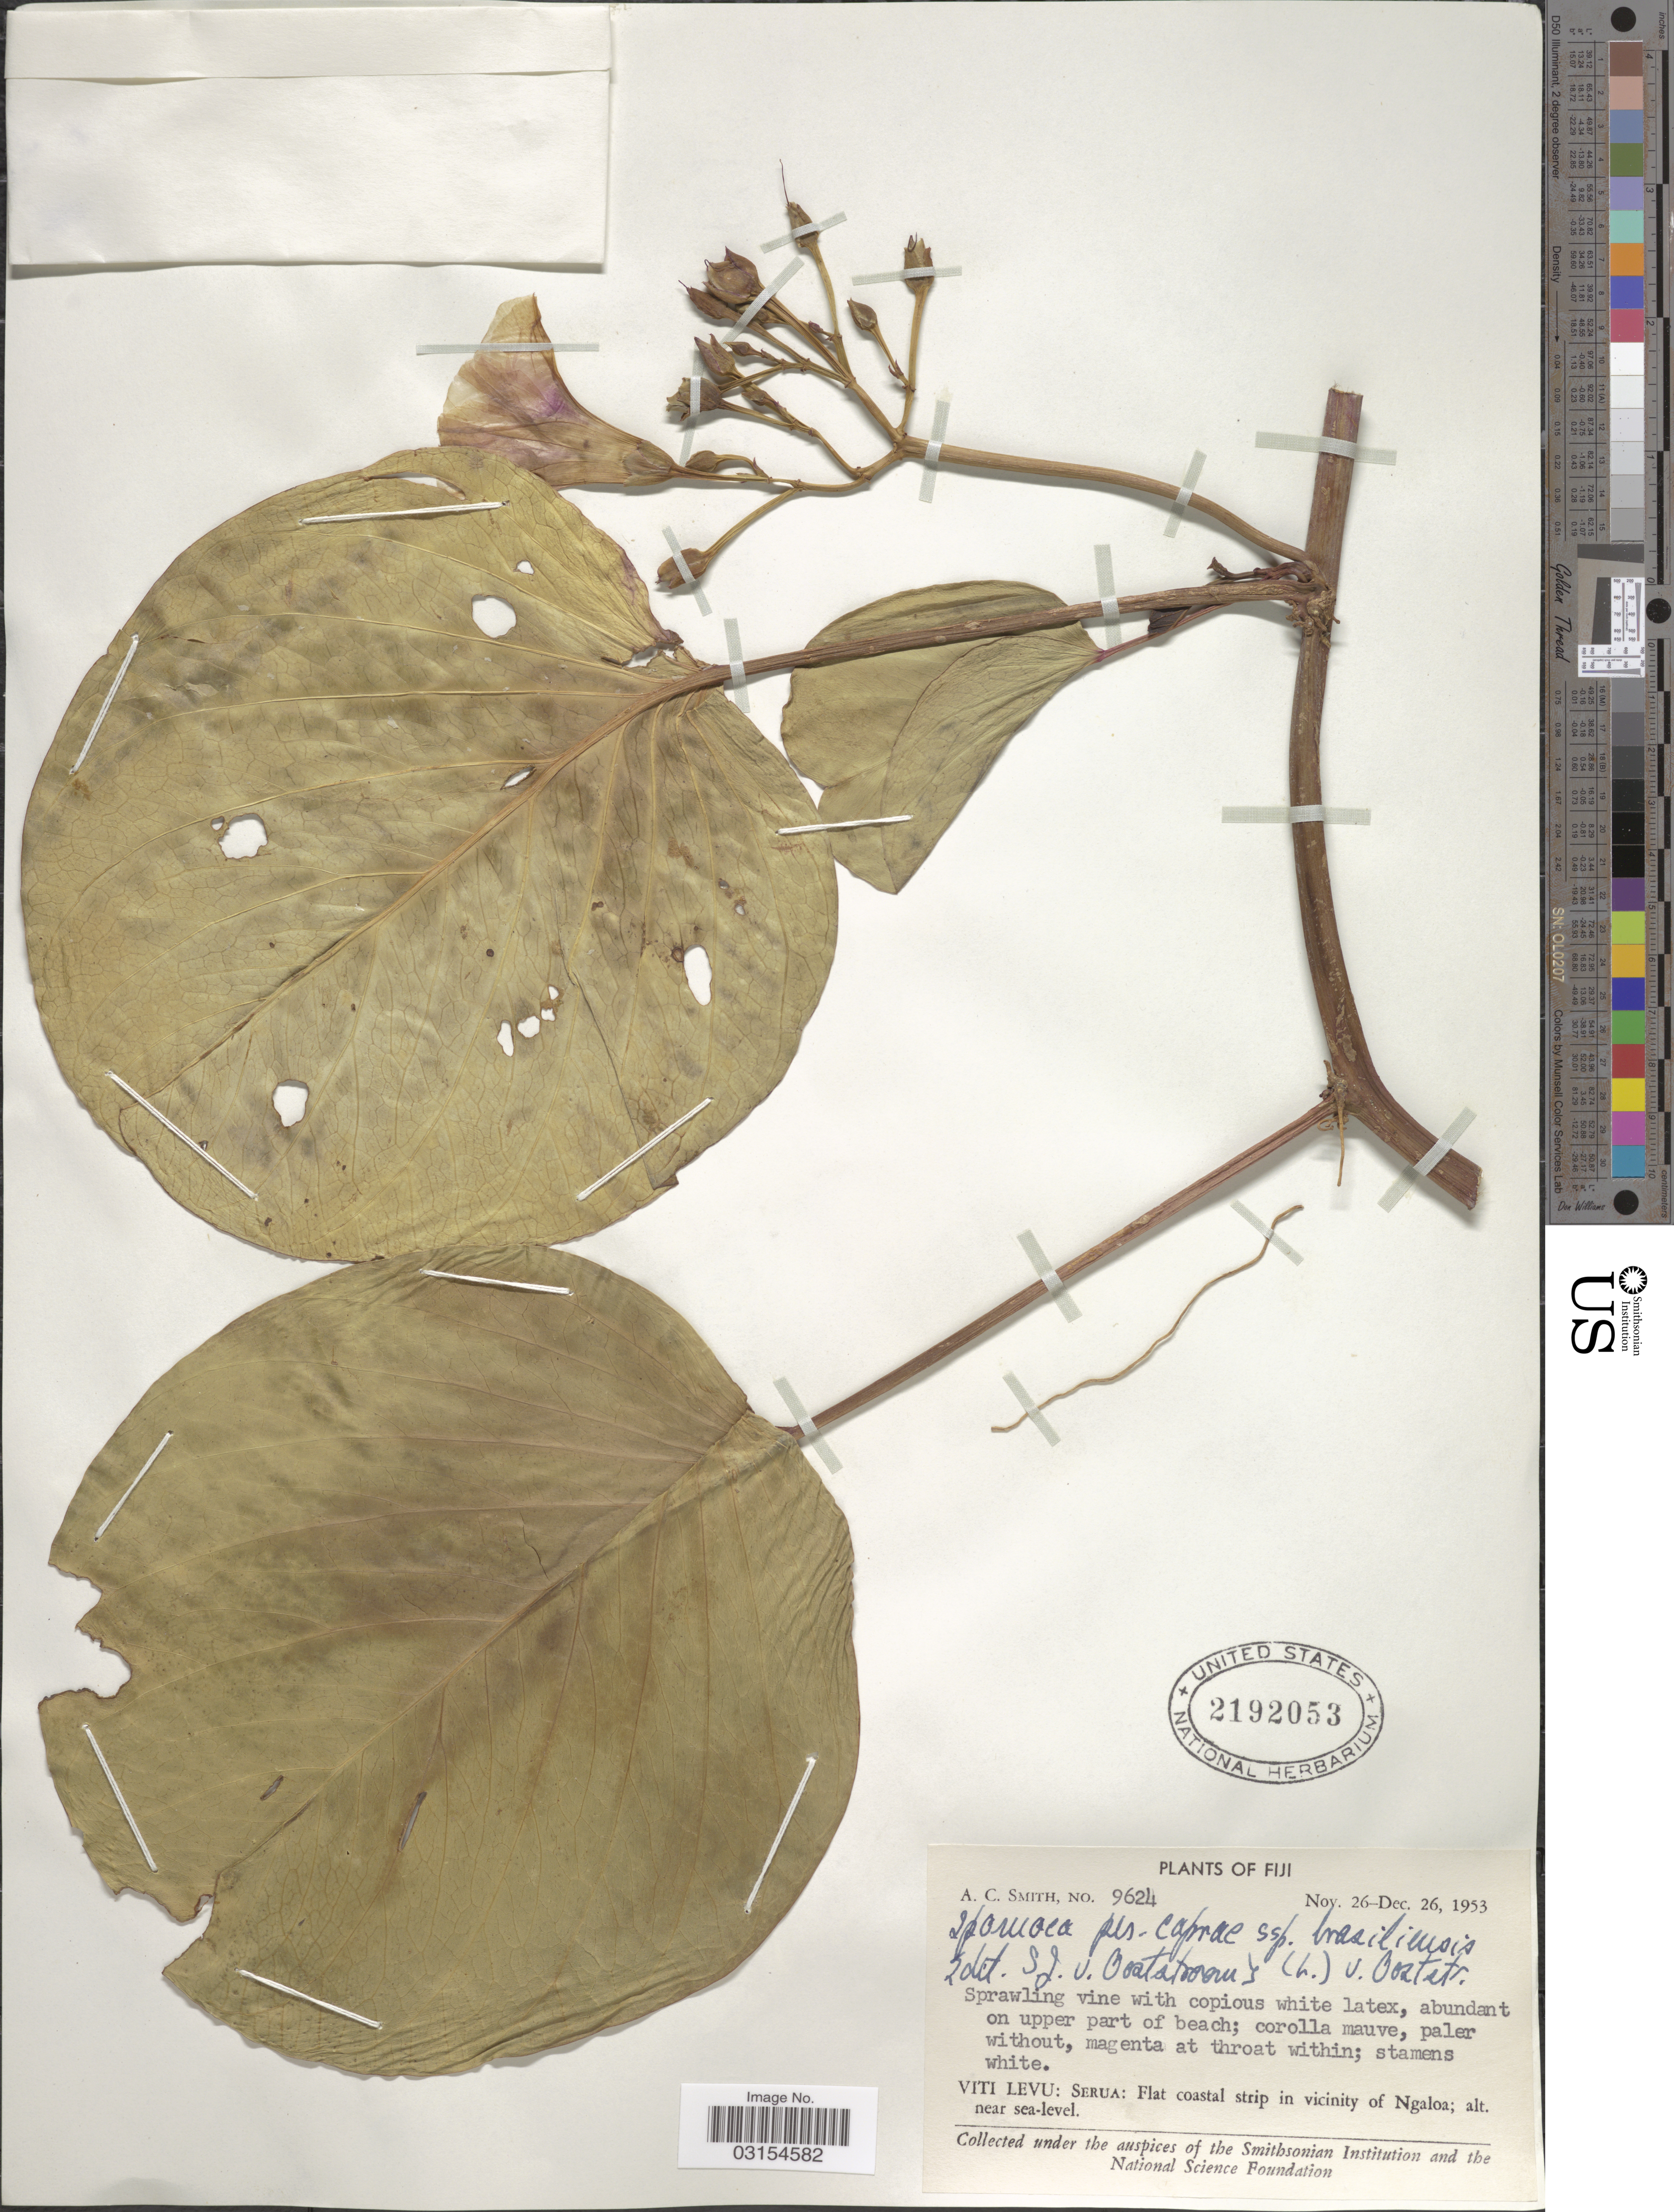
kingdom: Plantae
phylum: Tracheophyta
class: Magnoliopsida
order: Solanales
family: Convolvulaceae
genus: Ipomoea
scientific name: Ipomoea pes-caprae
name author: (L.) R. Br.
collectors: A. C. Smith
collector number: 9624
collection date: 1953-11-26/1953-12-26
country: Fiji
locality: Viti Levu: Serua: Flat coastal strip in vicinity of Ngaloa.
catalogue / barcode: US 2192053